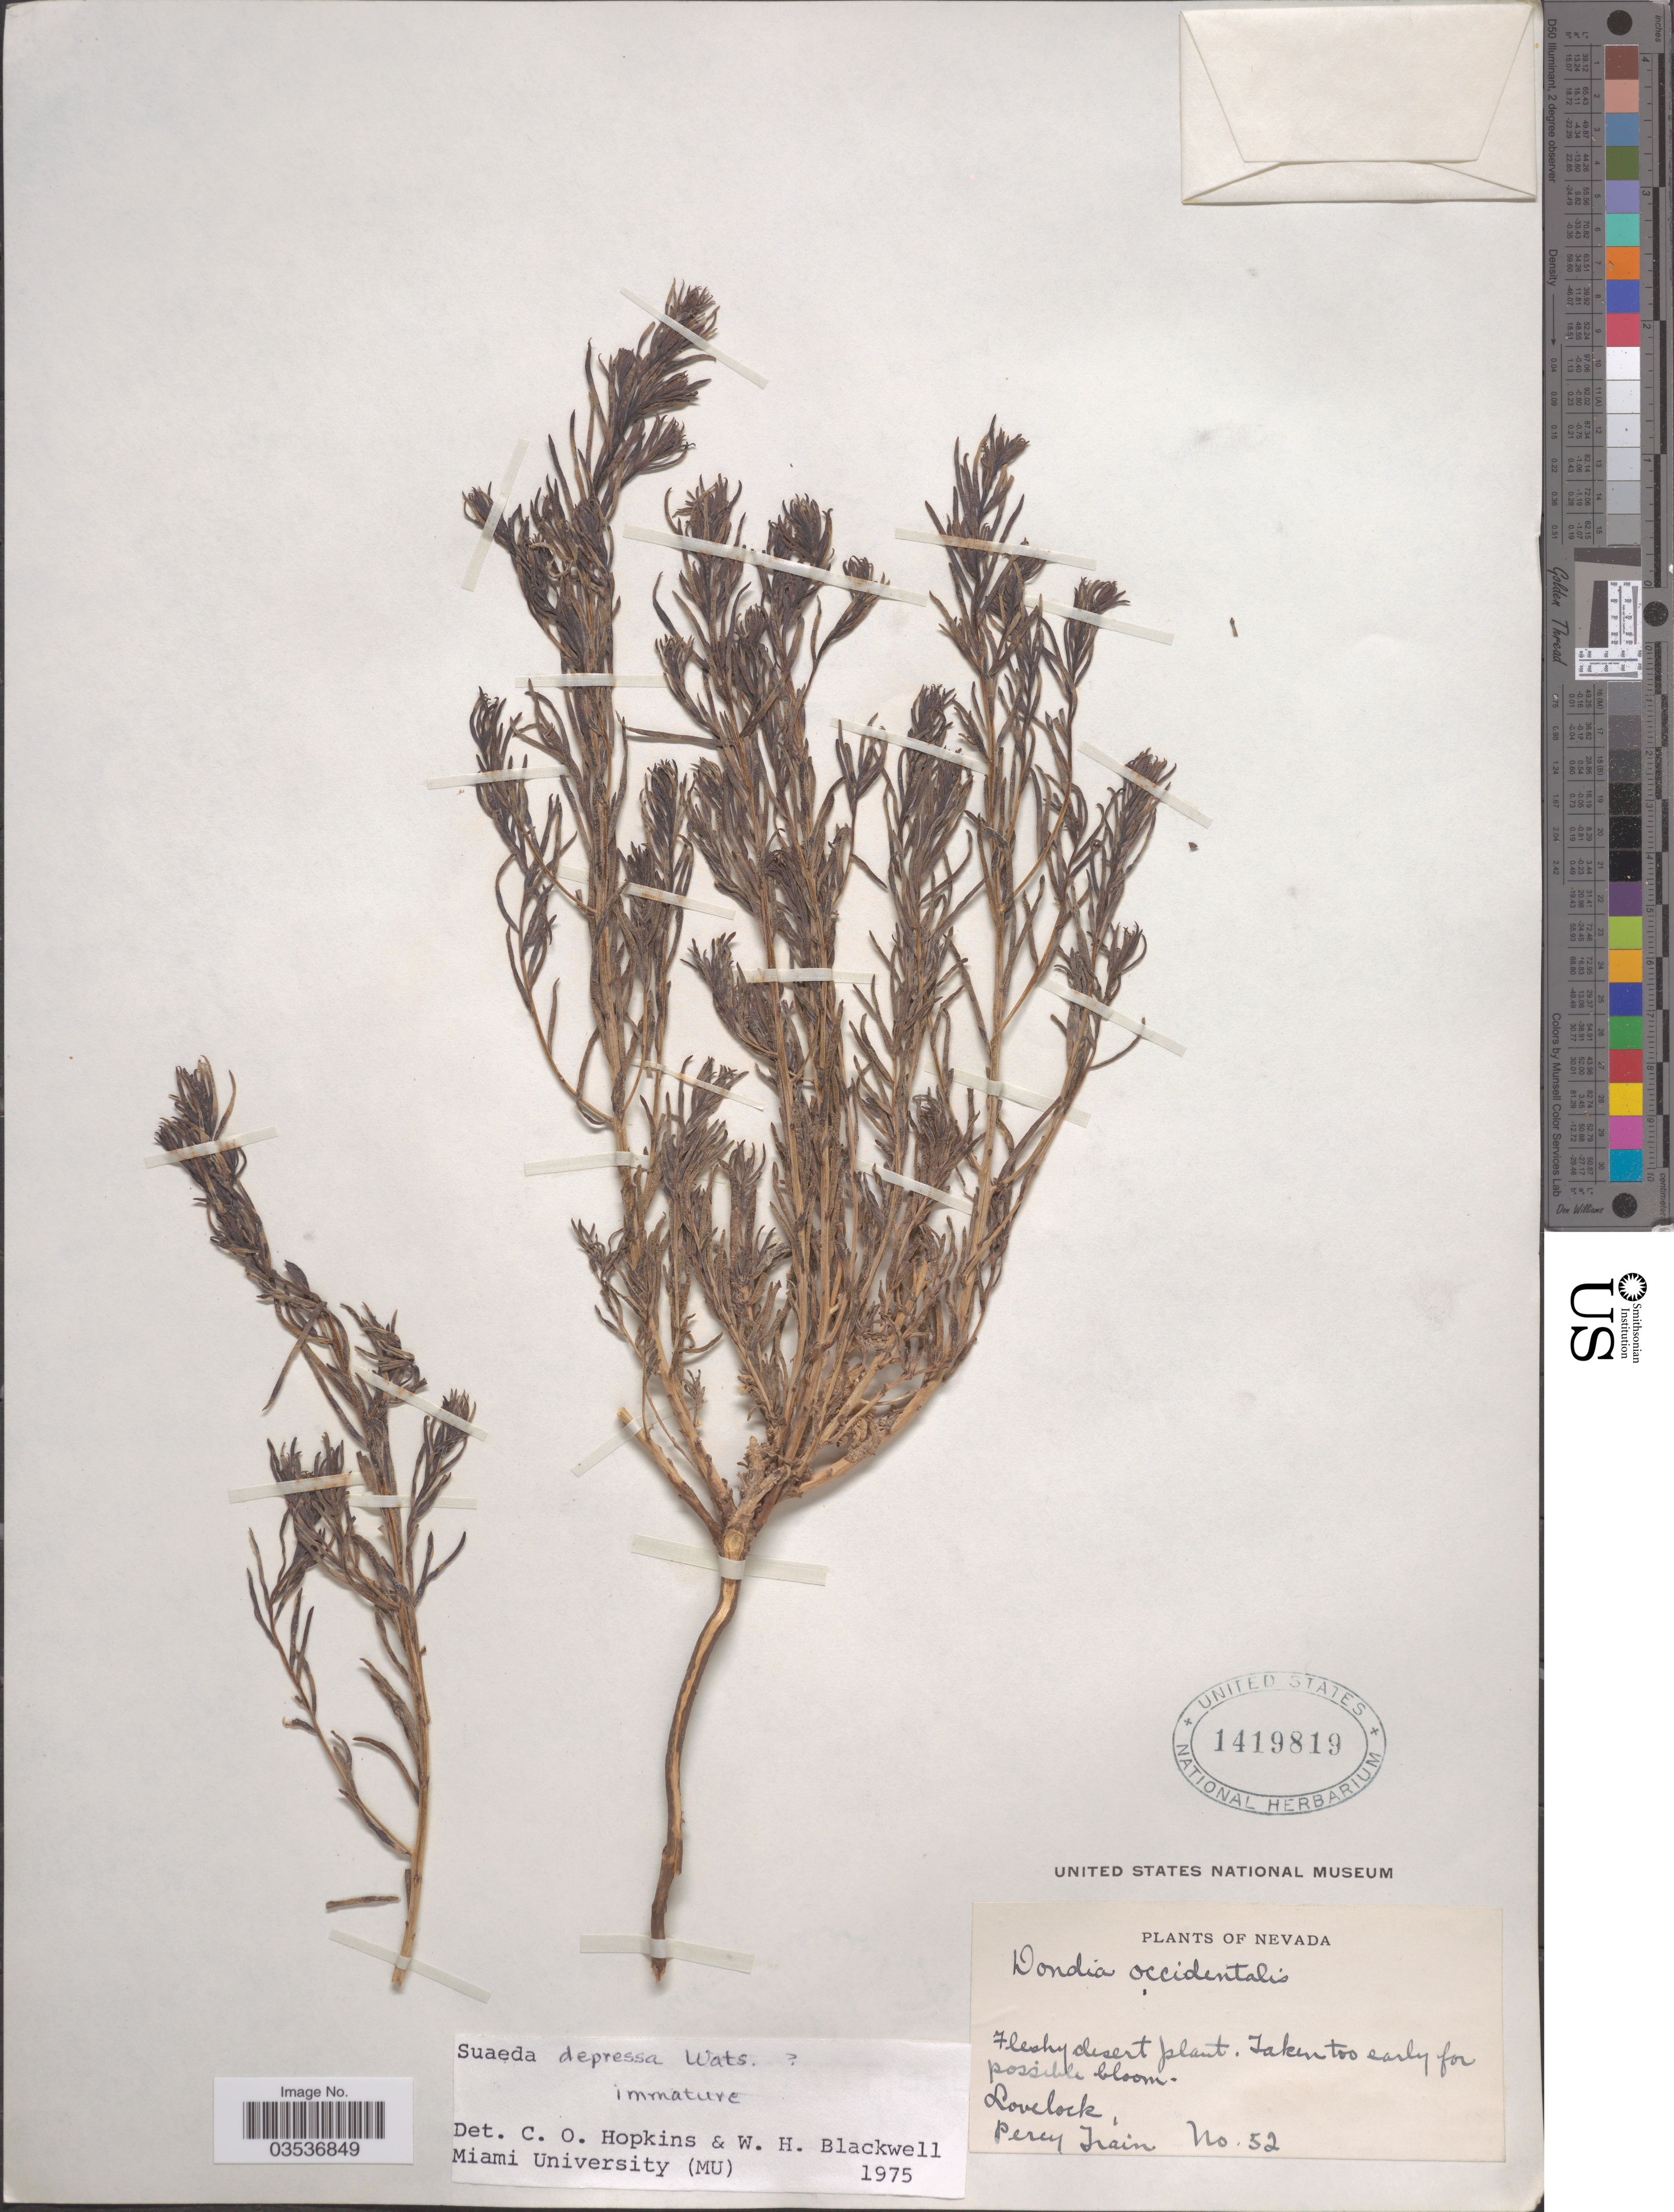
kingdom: Plantae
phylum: Tracheophyta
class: Magnoliopsida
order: Caryophyllales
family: Amaranthaceae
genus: Suaeda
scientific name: Suaeda depressa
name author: (Pursh) S. Watson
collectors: P. Train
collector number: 52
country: United States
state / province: Nevada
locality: Lovelock.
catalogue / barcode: US 1419819